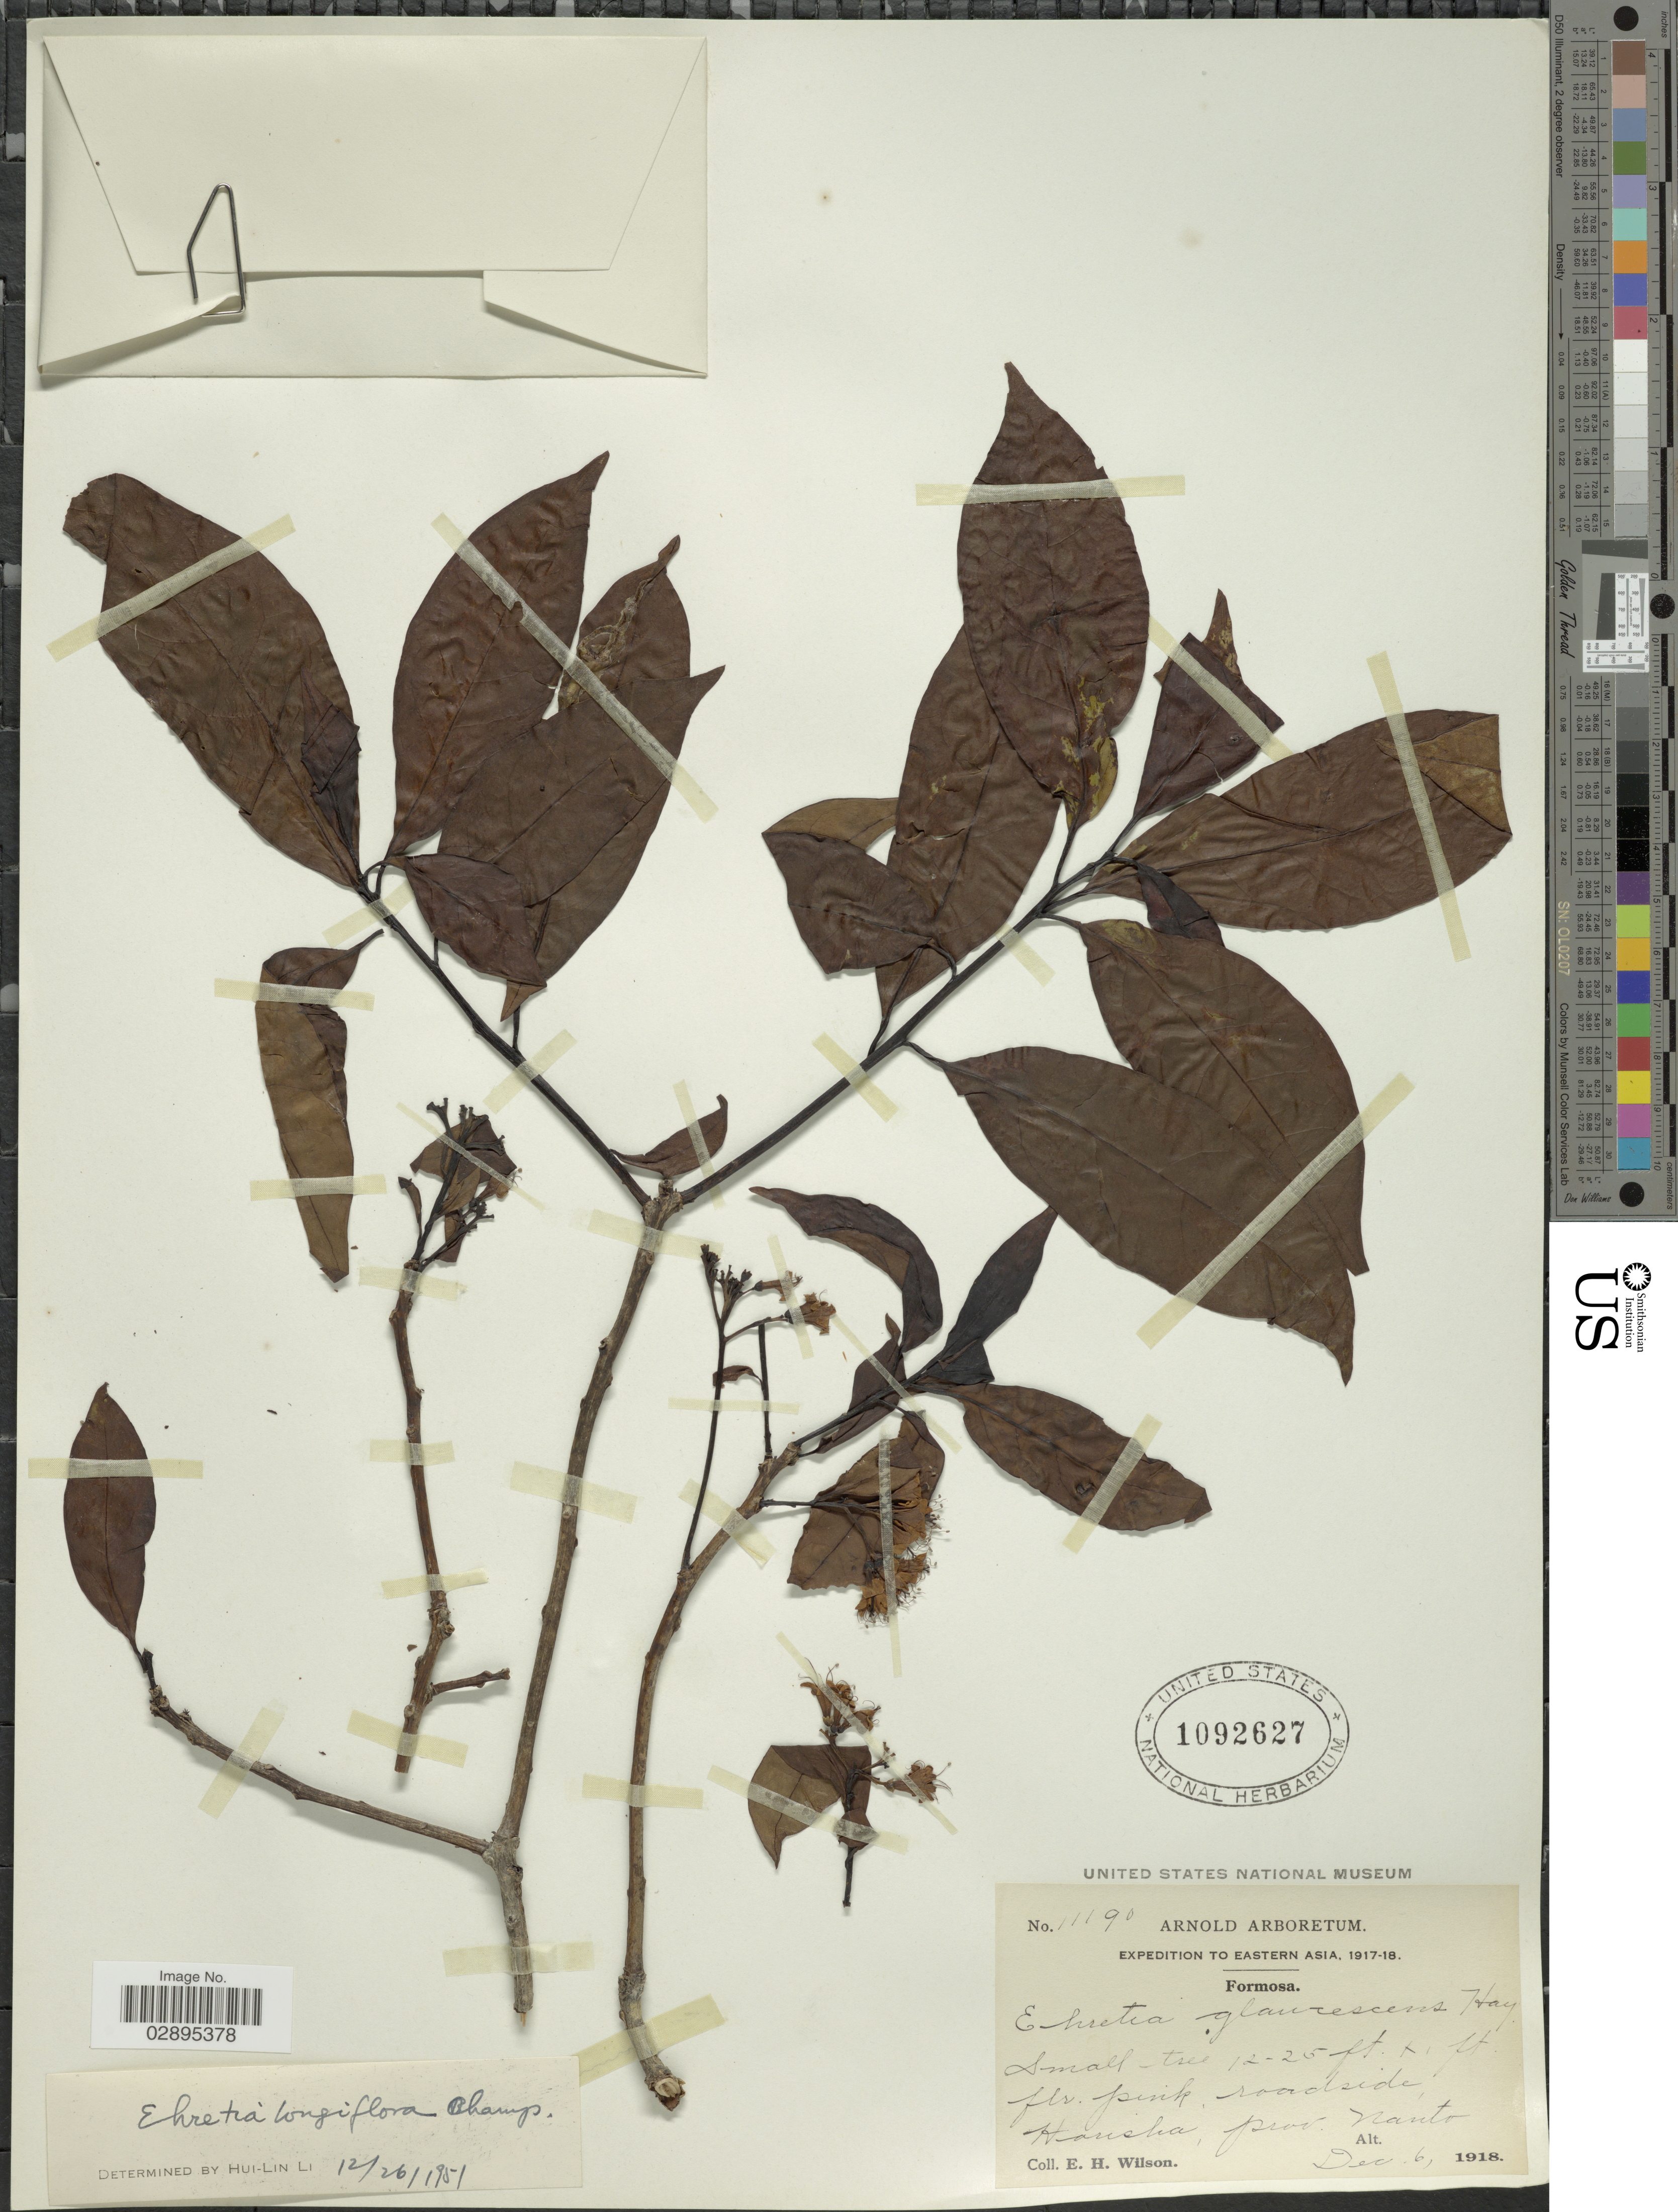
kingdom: Plantae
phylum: Tracheophyta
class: Magnoliopsida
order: Boraginales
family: Ehretiaceae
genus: Ehretia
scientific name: Ehretia longiflora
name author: Champ. ex Benth.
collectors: E. Wilson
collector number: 11190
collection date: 1918-12-06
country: Taiwan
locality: Horisha prov. Nanto. Eastern Asia. Formosa.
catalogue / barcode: US 1092627